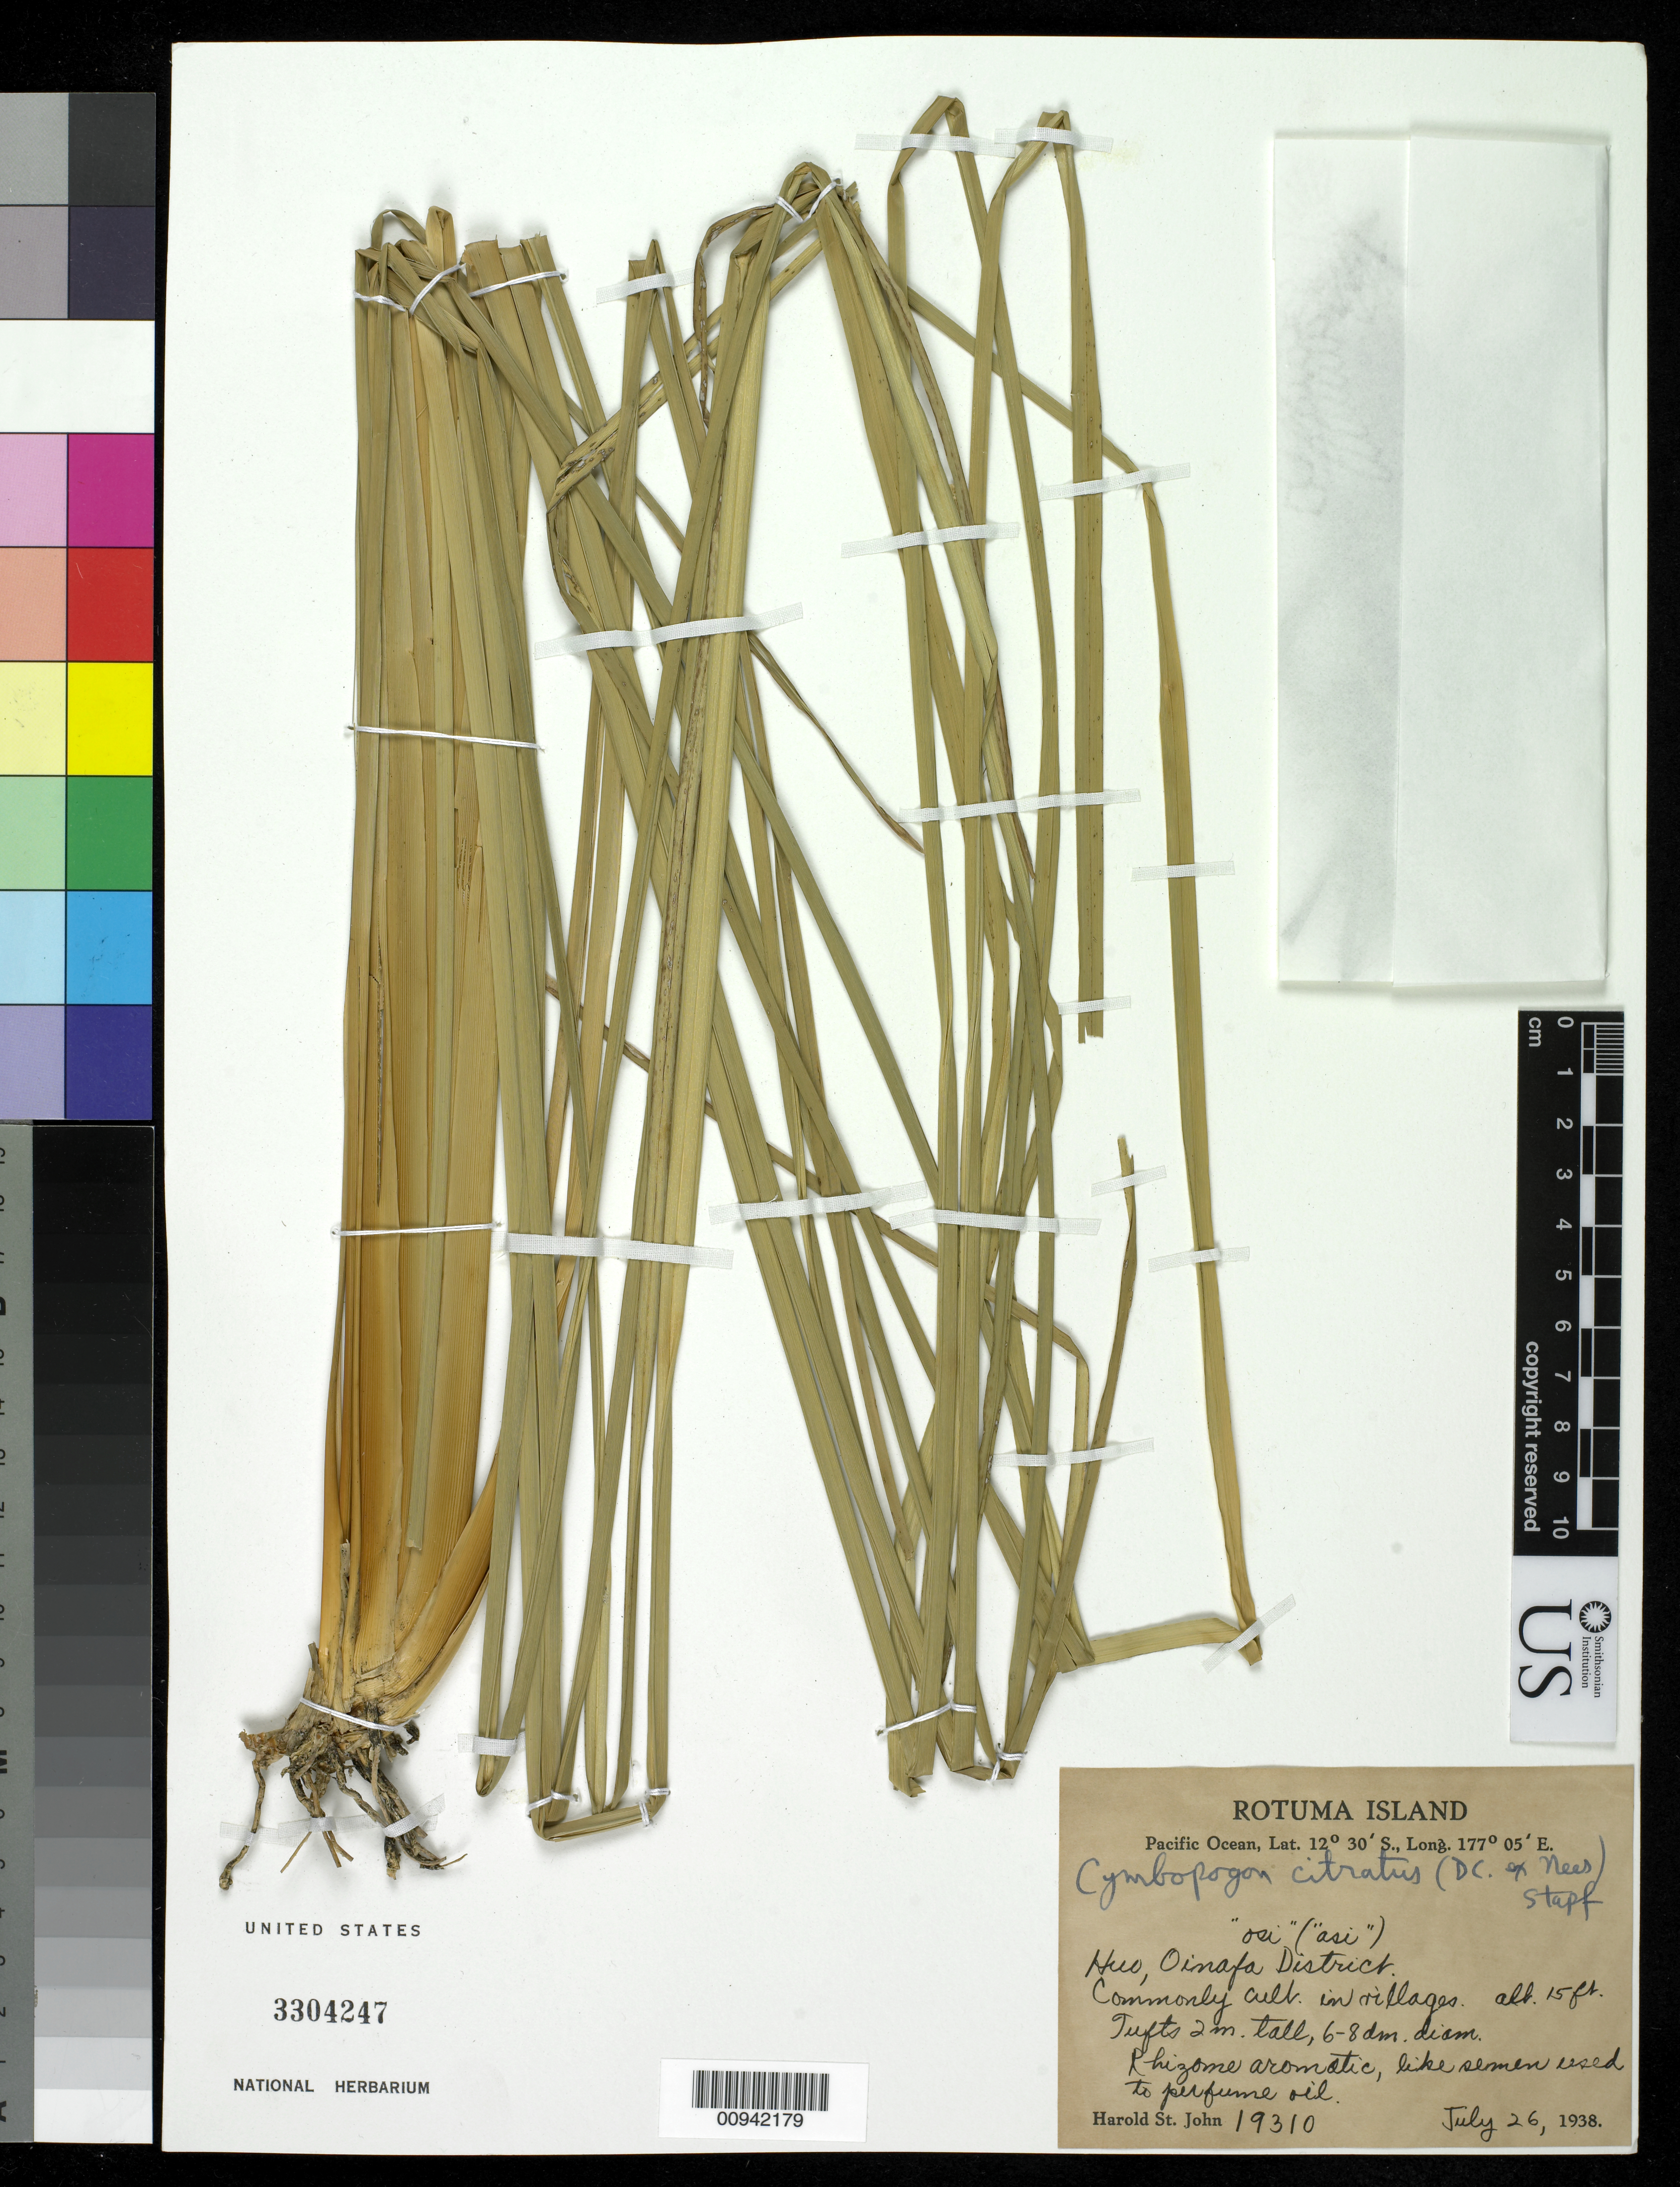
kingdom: Plantae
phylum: Tracheophyta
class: Liliopsida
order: Poales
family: Poaceae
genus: Cymbopogon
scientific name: Cymbopogon citratus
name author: (Nees) Stapf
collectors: H. St. John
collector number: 19310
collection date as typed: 26 Jul 1938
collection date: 1938-07-26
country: Fiji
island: Rotuma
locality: Oinafa District, Huo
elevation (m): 5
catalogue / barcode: US 3304247